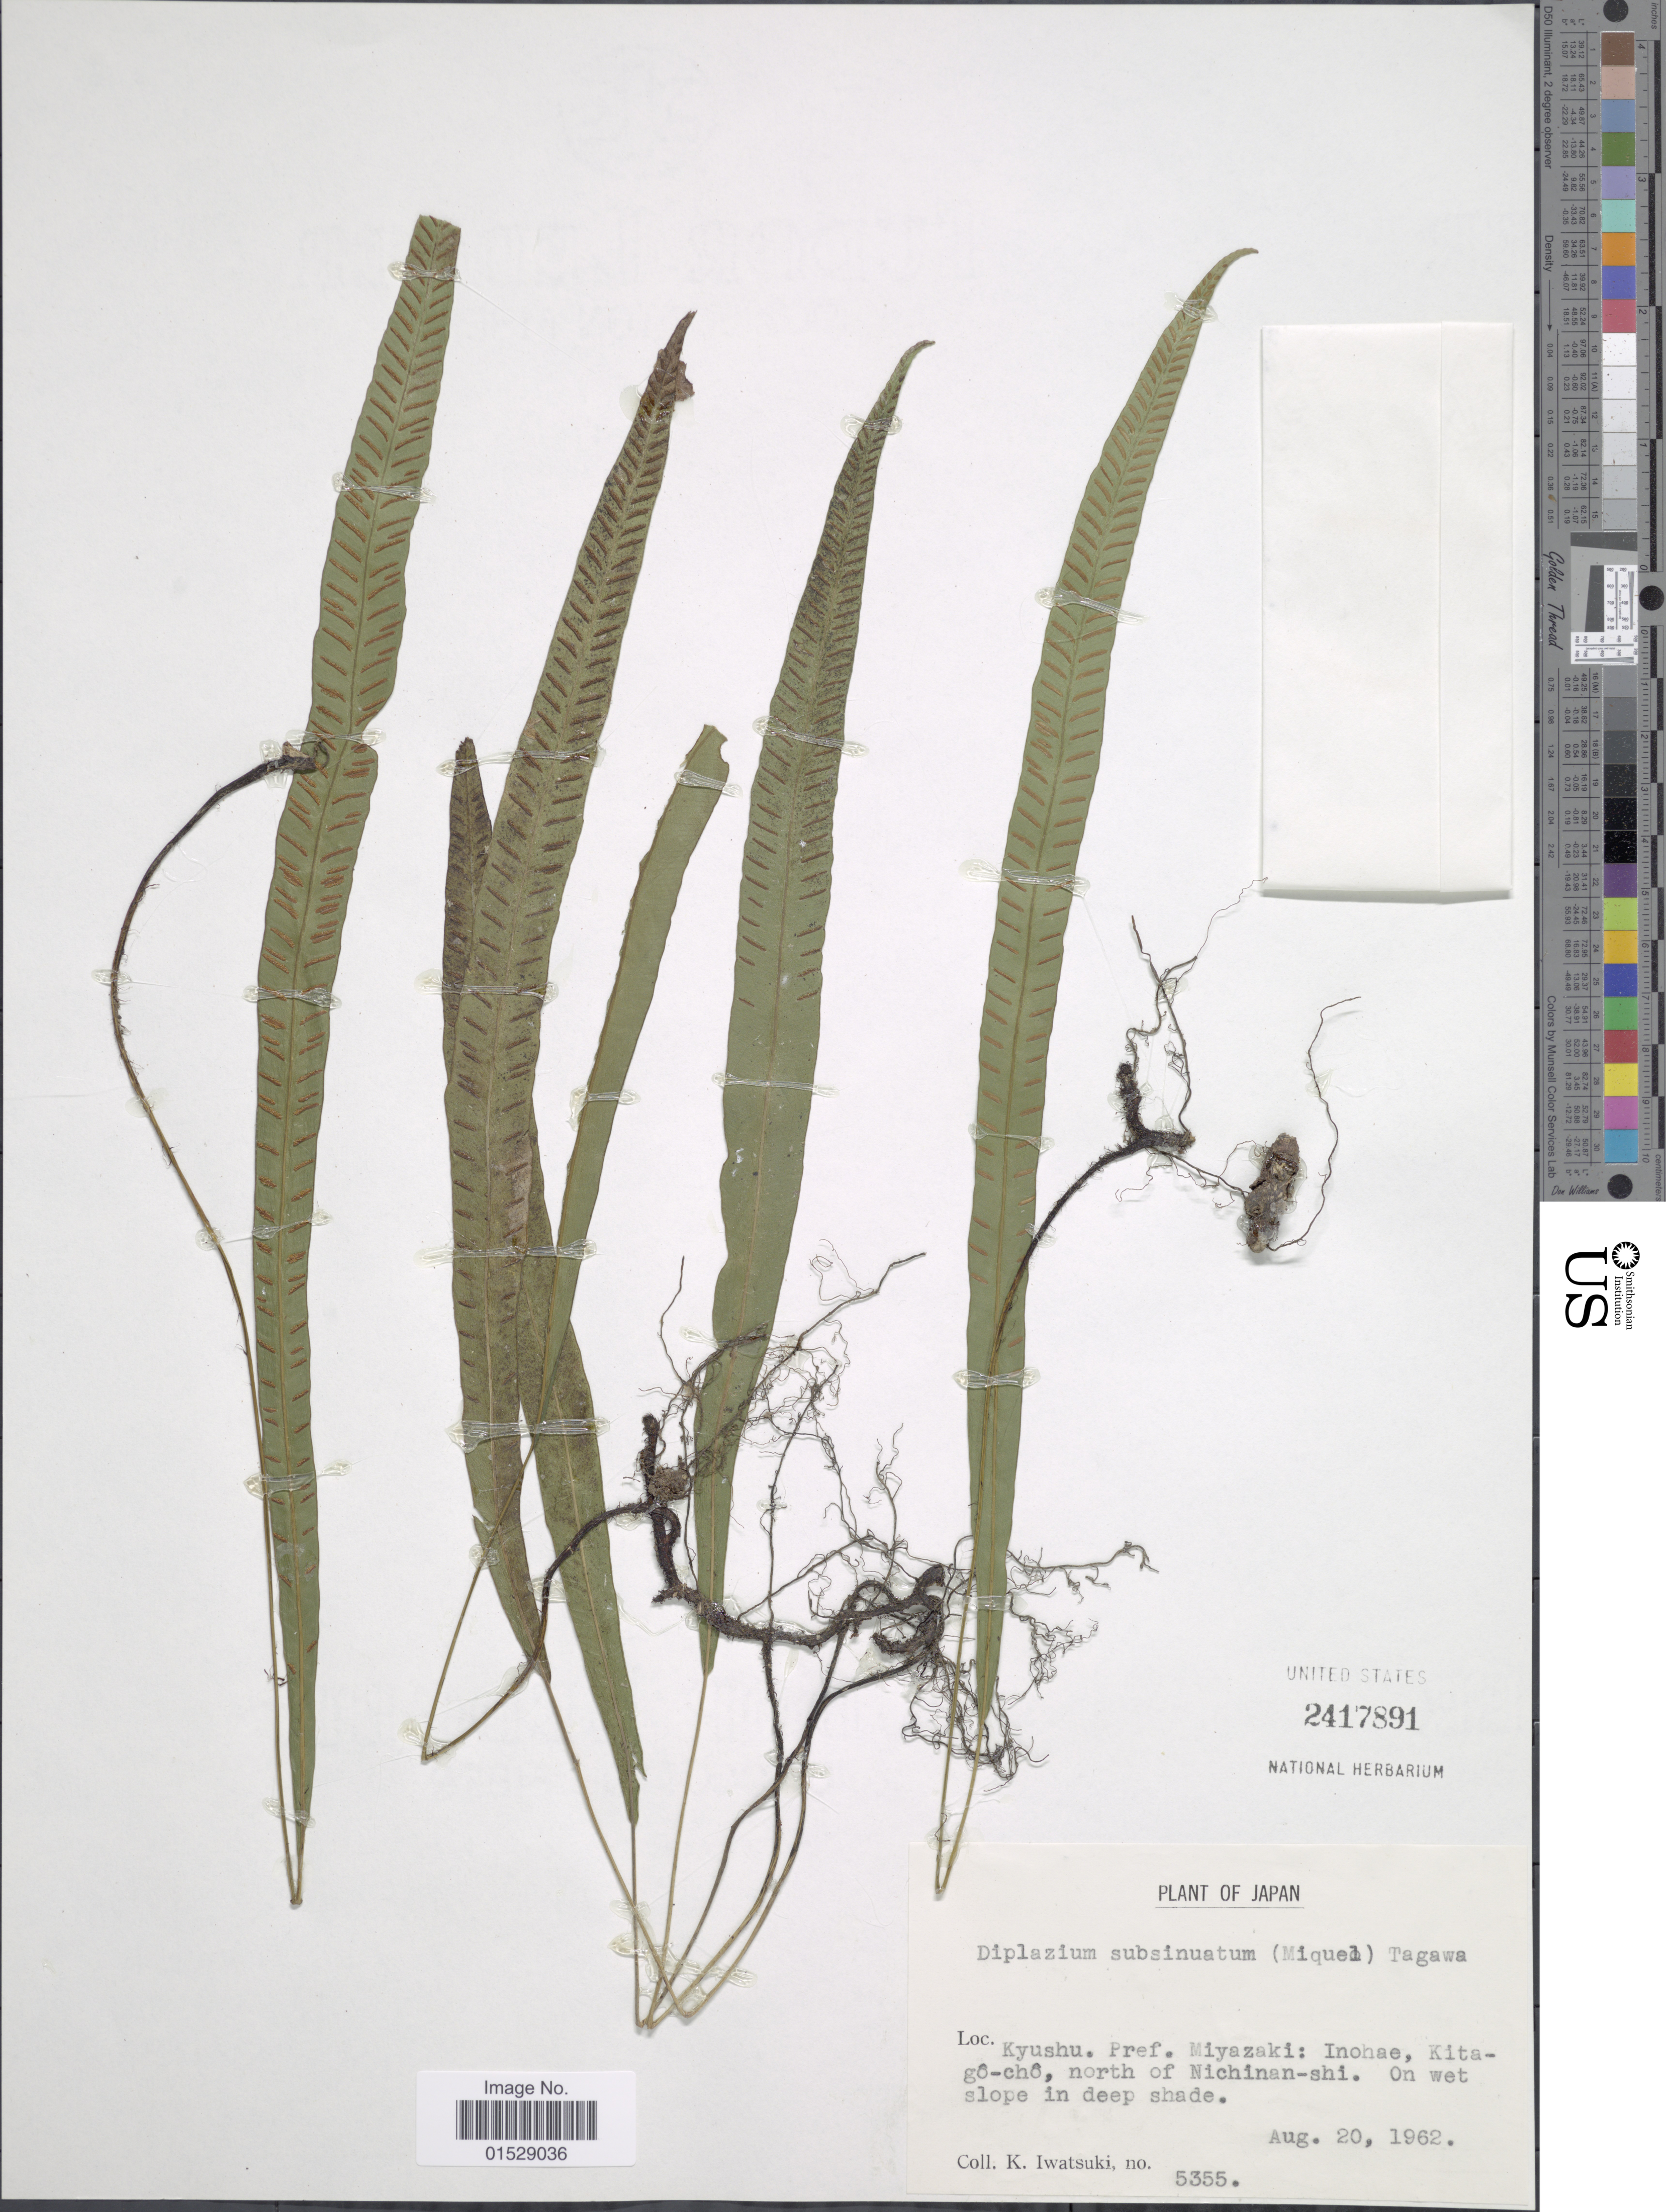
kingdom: Plantae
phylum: Tracheophyta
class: Polypodiopsida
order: Polypodiales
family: Athyriaceae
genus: Deparia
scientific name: Deparia lancea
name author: (Thunb.) Fraser-Jenk.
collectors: K. Iwatsuki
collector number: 5355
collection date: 1962-08-20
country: Japan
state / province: Miyazaki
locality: Kyushu. Pref. Miyazaki: Inohae, Kitago-cho, north of Nichinan-shi, on wet slope in deep shade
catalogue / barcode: US 2417891